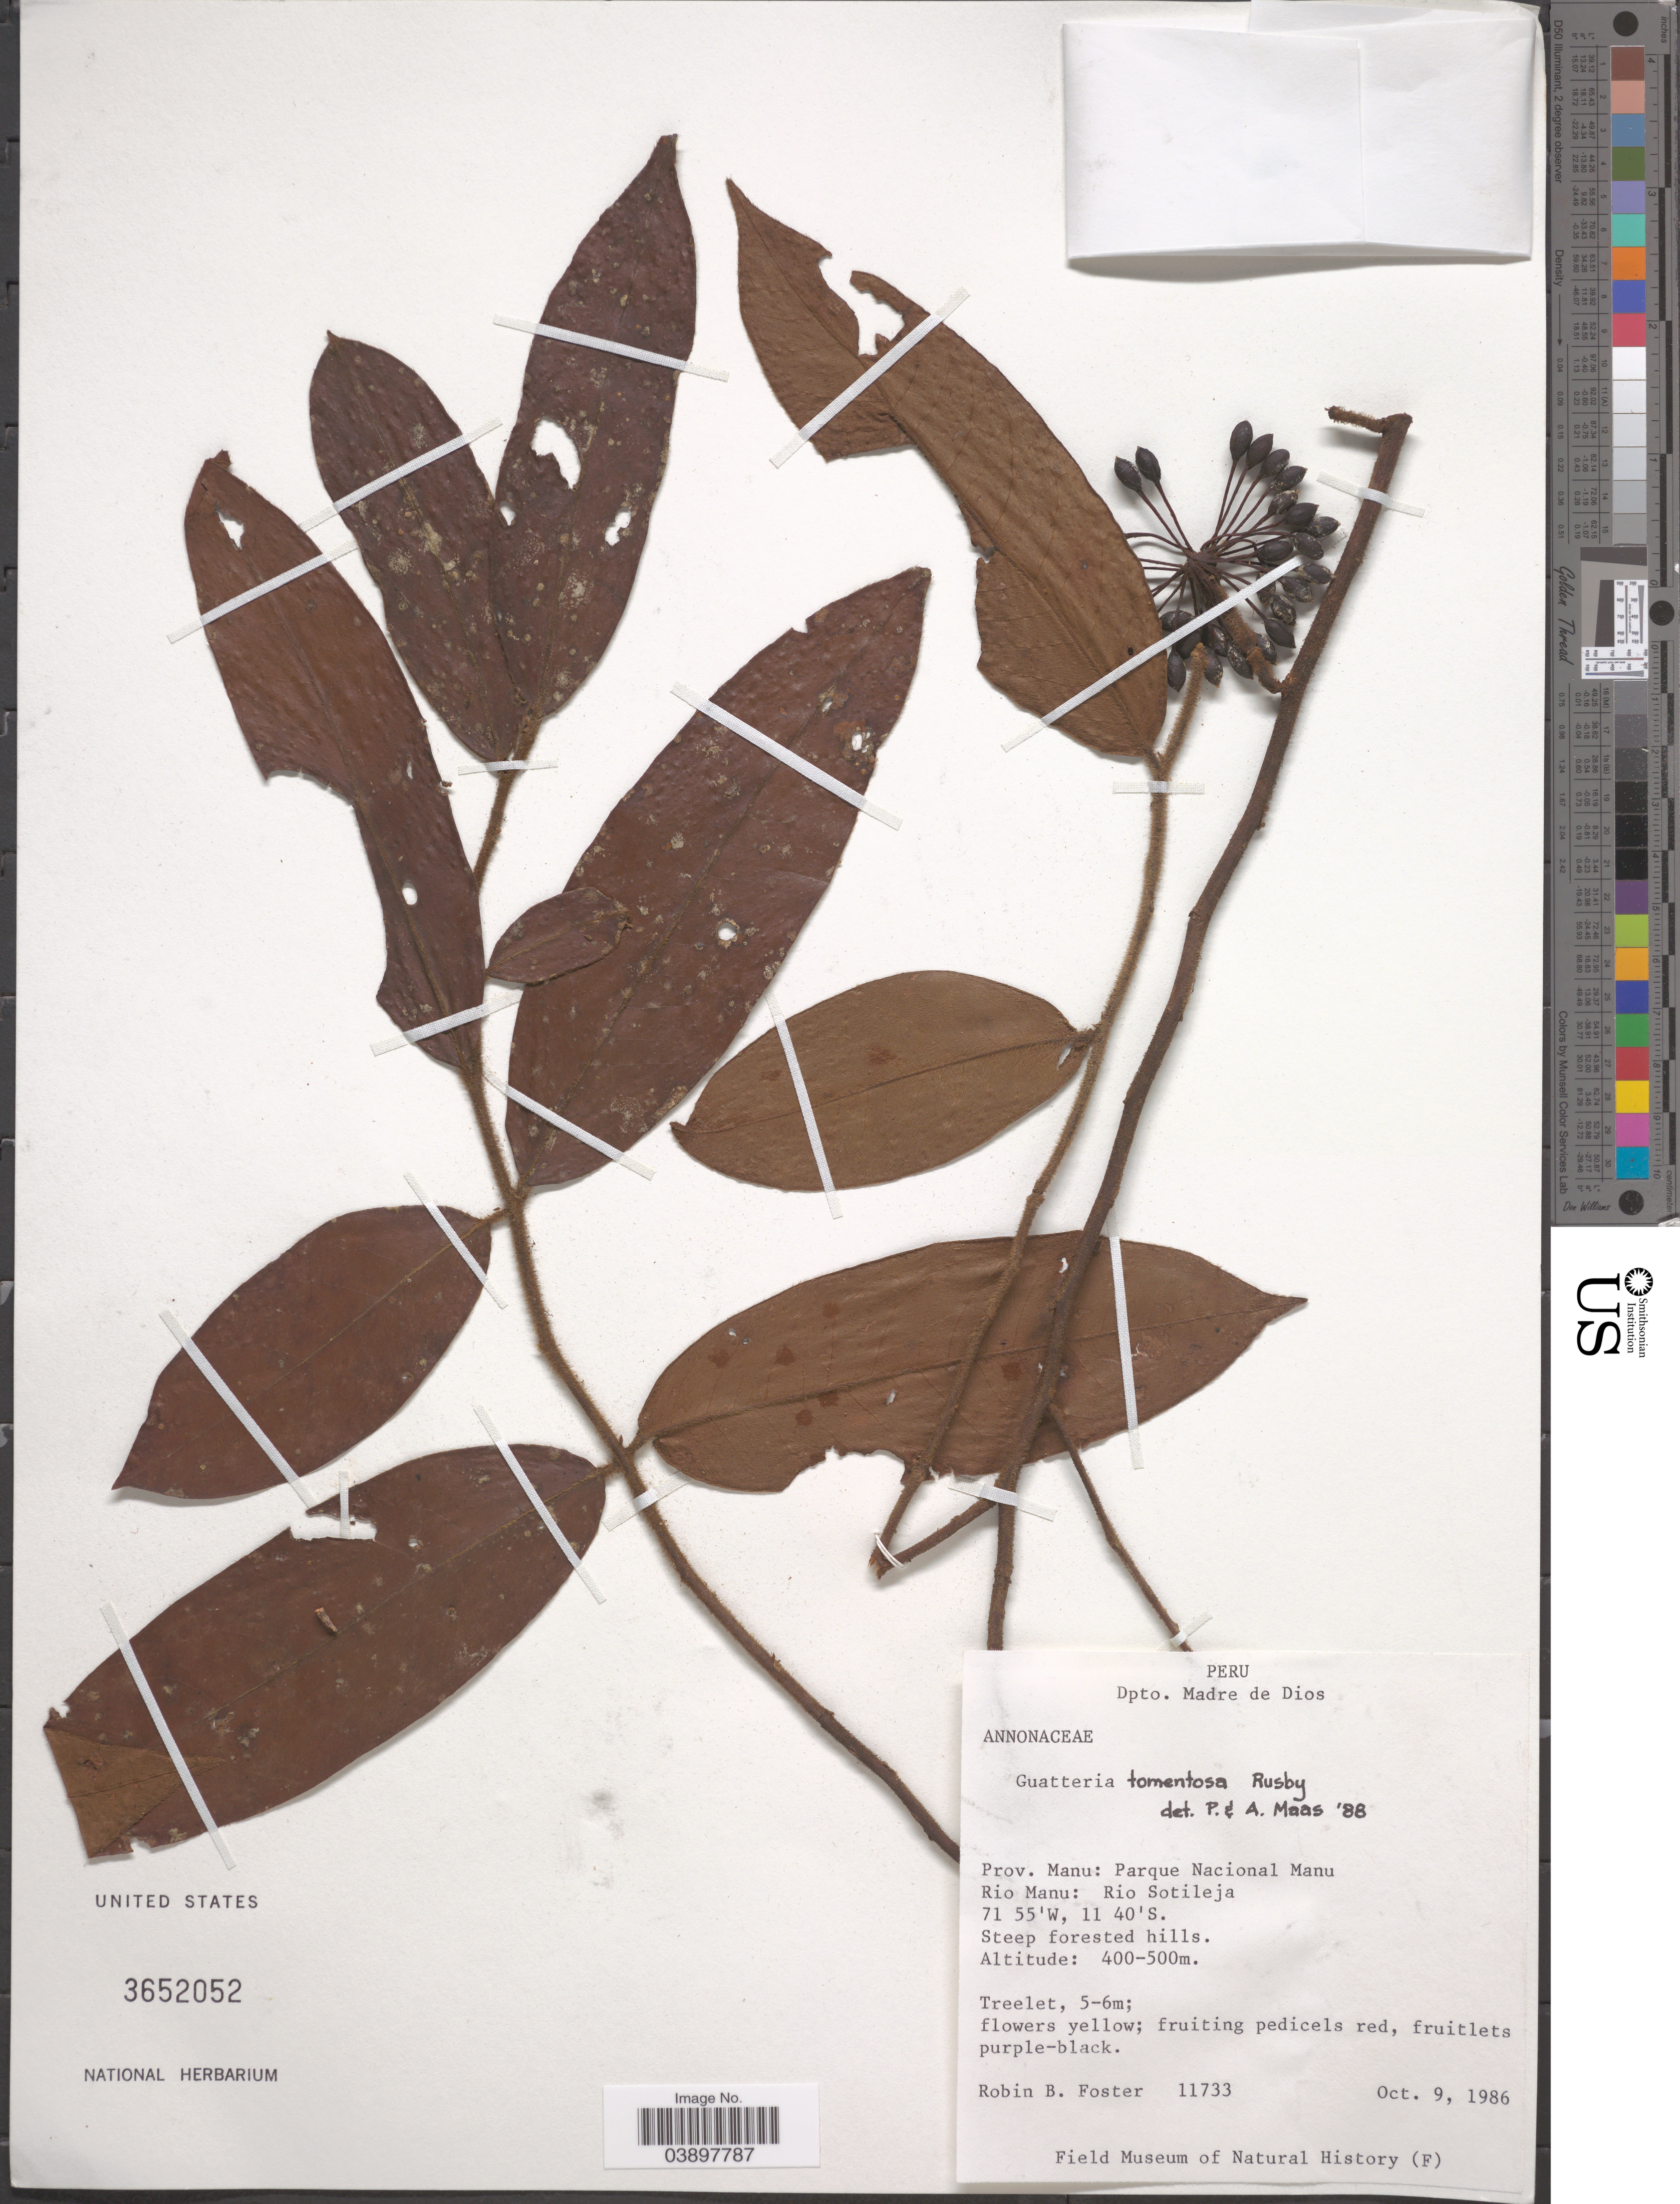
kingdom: Plantae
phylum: Tracheophyta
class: Magnoliopsida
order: Magnoliales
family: Annonaceae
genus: Guatteria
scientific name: Guatteria tomentosa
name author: Rusby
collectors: R. B. Foster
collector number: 11733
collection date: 1986-10-09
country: Peru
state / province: Madre de Dios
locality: Dpto. Madre de Dios. Prov. Manu: Parque Nacional Manu. Rio Manu: Rio Sotileja.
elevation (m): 400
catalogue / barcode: US 3652052